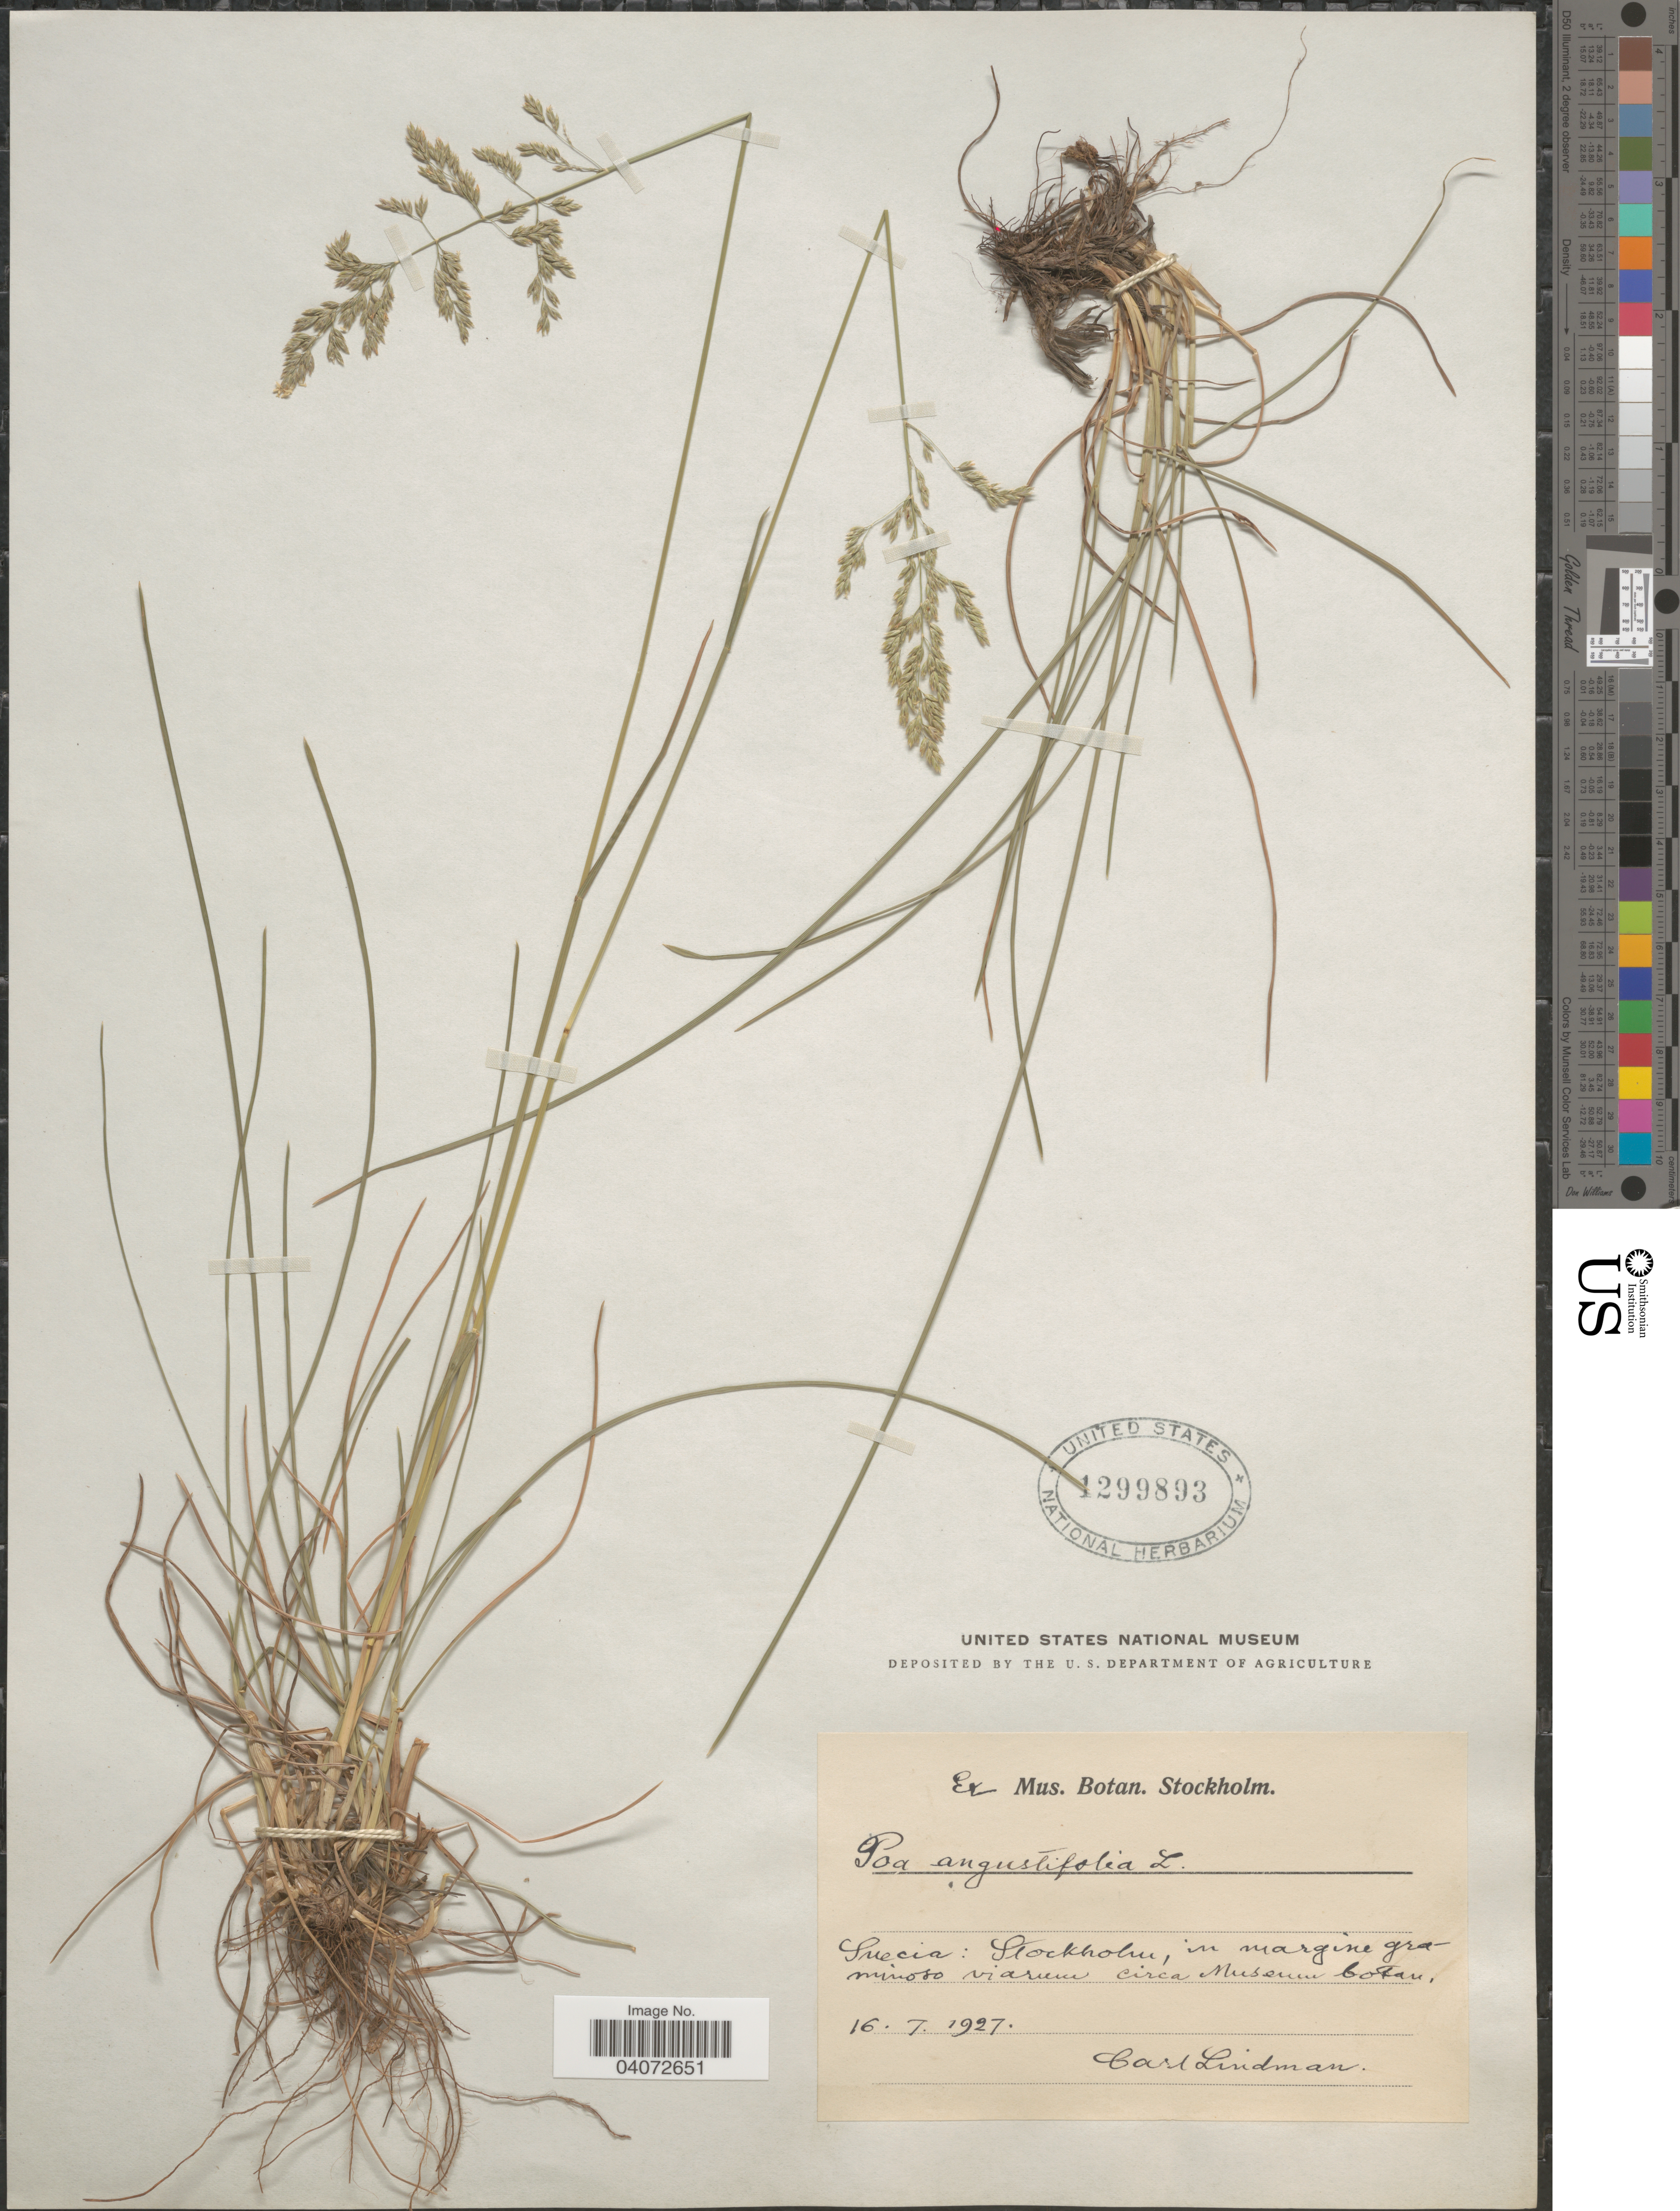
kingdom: Plantae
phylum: Tracheophyta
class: Liliopsida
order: Poales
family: Poaceae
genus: Poa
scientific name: Poa pratensis subsp. angustifolia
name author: (L.) Lej.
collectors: C. A. M. Lindman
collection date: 1927-07-16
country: Sweden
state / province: Stockholm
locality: Suecia: in margine graminoso viarum circa Museum botan.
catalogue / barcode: US 1299893